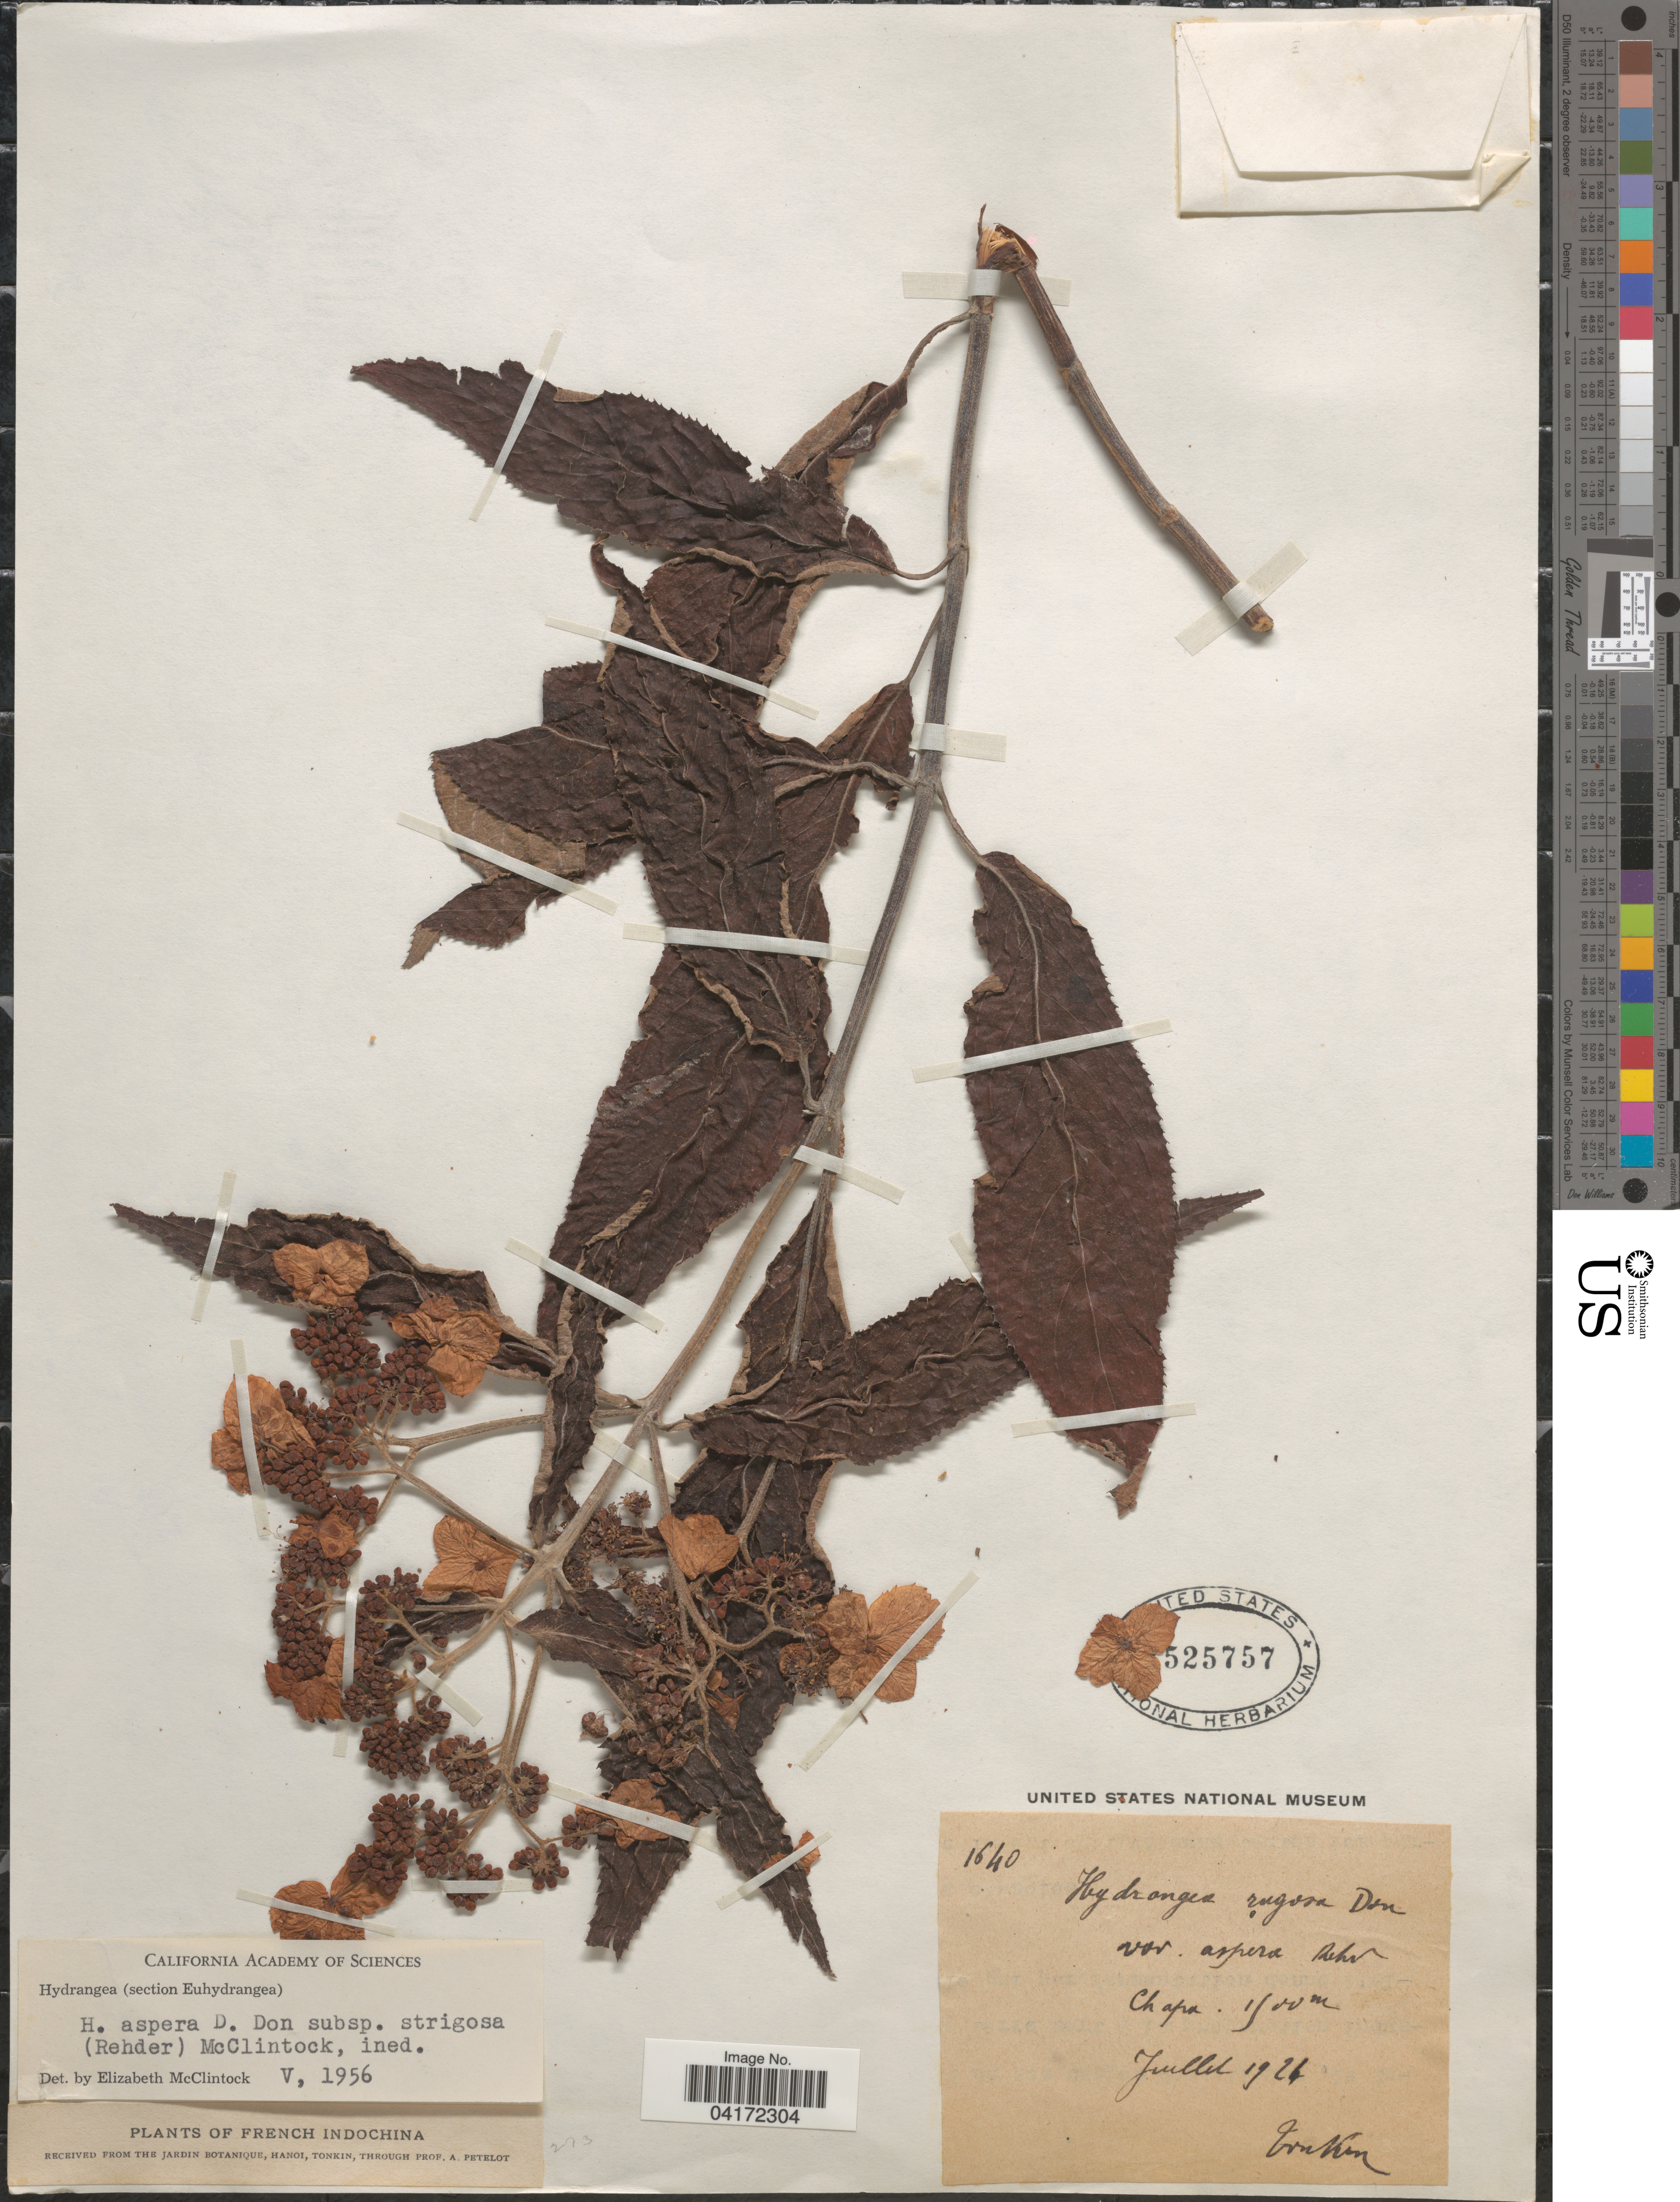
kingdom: Plantae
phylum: Tracheophyta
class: Magnoliopsida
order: Cornales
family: Hydrangeaceae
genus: Hydrangea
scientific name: Hydrangea aspera subsp. strigosa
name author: (Rehder) E. M. McClint.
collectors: A. Petelot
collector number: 1640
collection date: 1924-07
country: Vietnam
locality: French Indochina. Chapa. Tonkin.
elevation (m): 1500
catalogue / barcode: US 525757